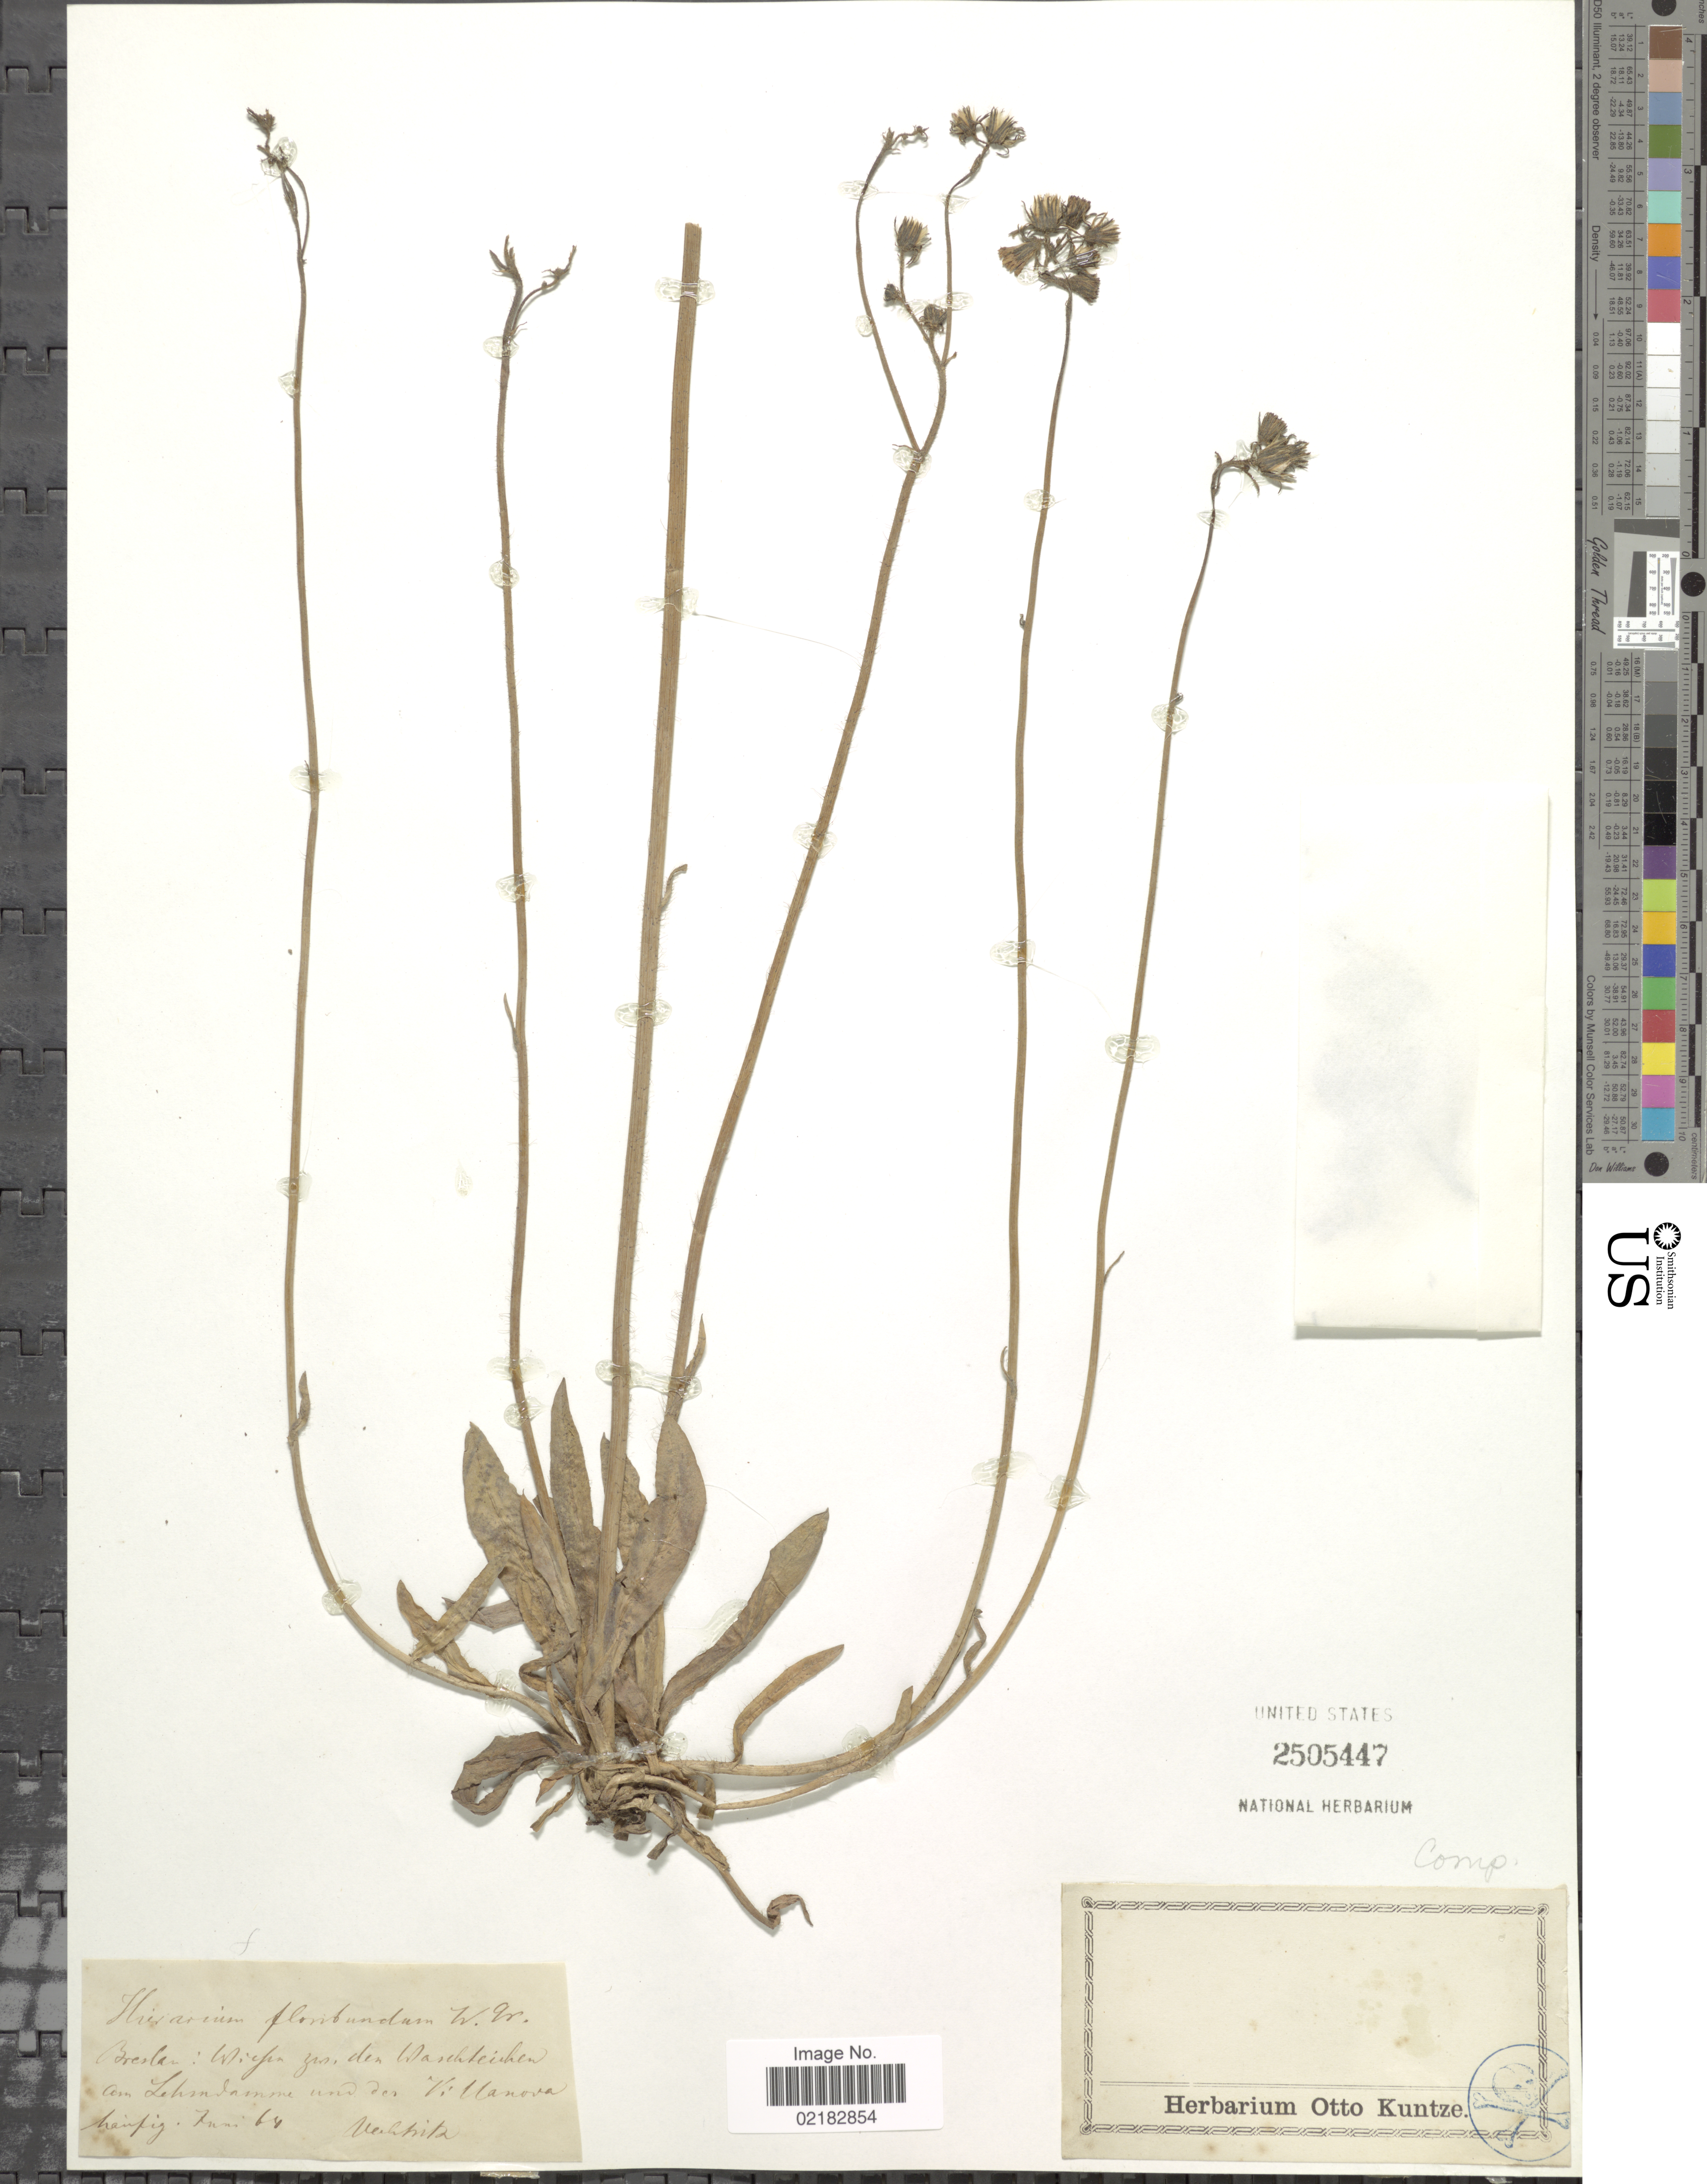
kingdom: Plantae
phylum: Tracheophyta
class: Magnoliopsida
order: Asterales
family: Asteraceae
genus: Pilosella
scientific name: Pilosella floribunda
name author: (Wimm. & Grab.) Fr. a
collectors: Uechtritz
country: Poland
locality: Breslau: Wiefrpn zin den Wahteinchen aan Zehemwihunme Ubi den Vitllaneova [interpreted]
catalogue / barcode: US 2505447